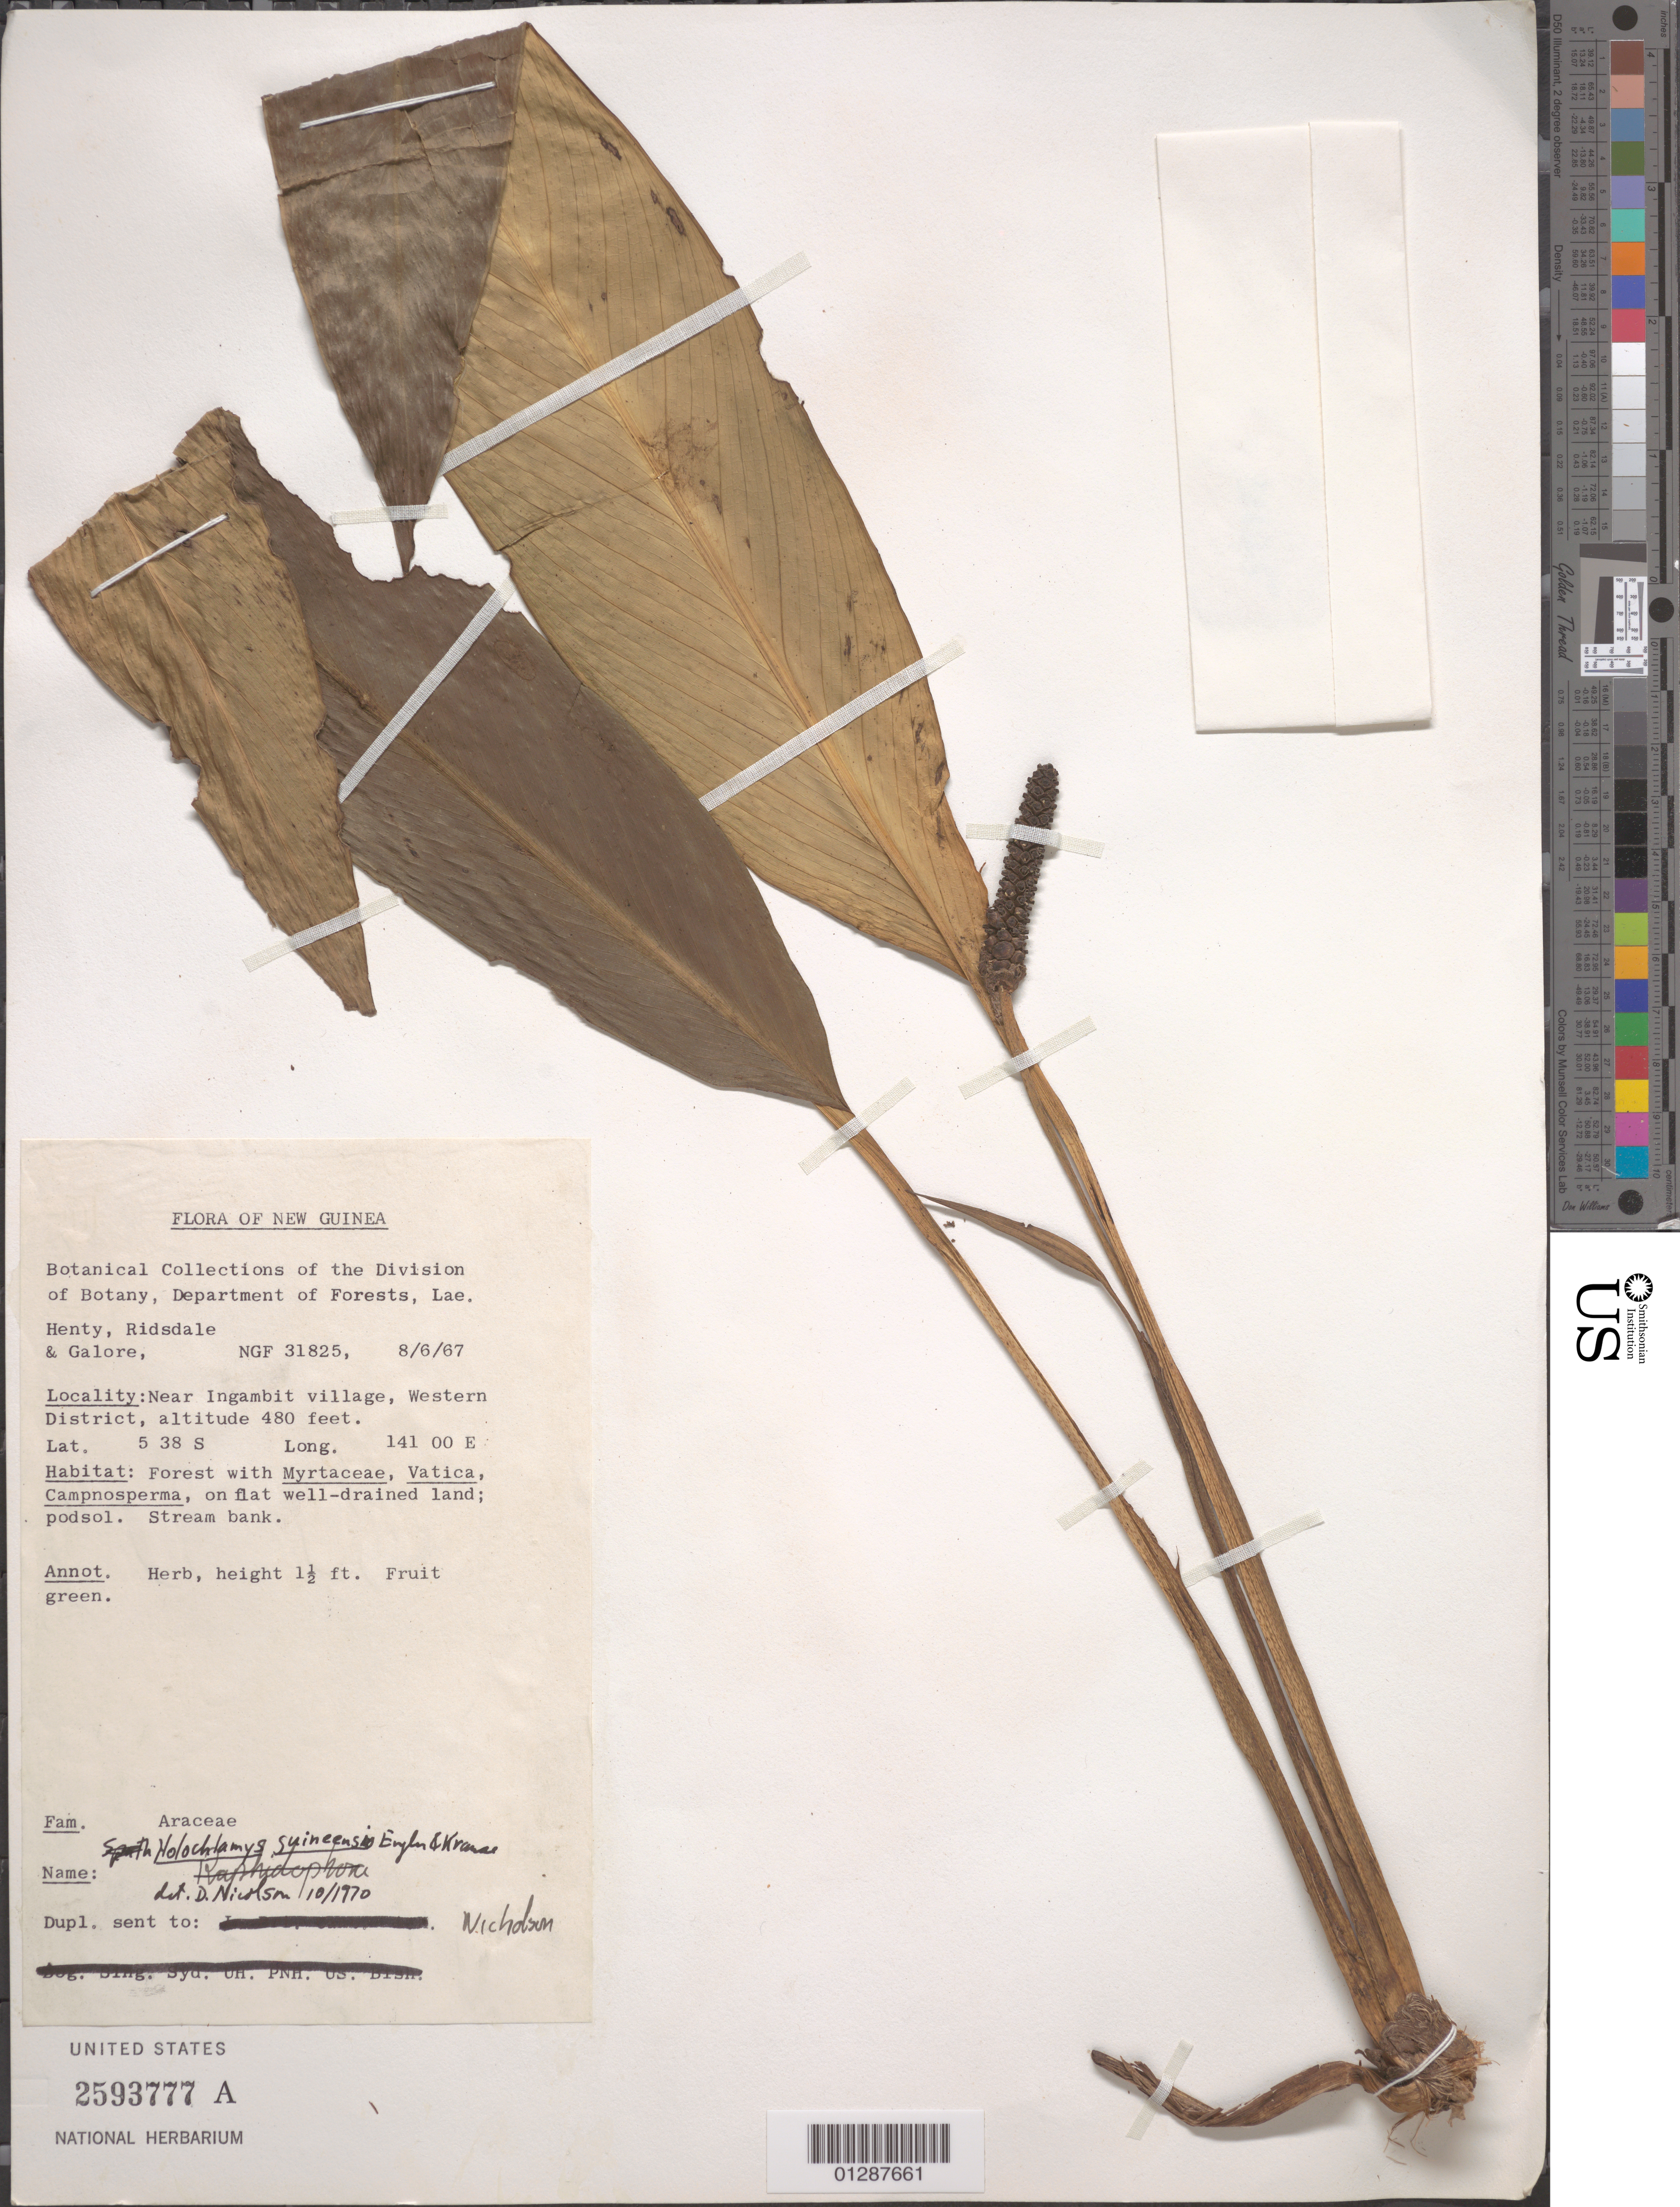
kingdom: Plantae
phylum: Tracheophyta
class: Liliopsida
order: Alismatales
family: Araceae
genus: Holochlamys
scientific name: Holochlamys beccarii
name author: Engl.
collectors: -. Henty, -. Ridsdale & -. Galore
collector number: NGF 31825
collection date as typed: Transcribed d/m/y: 8/6/67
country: Papua New Guinea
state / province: Manus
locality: New Guinea. Near Ingambit village, Western District.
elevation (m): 146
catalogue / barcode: US 2593777A